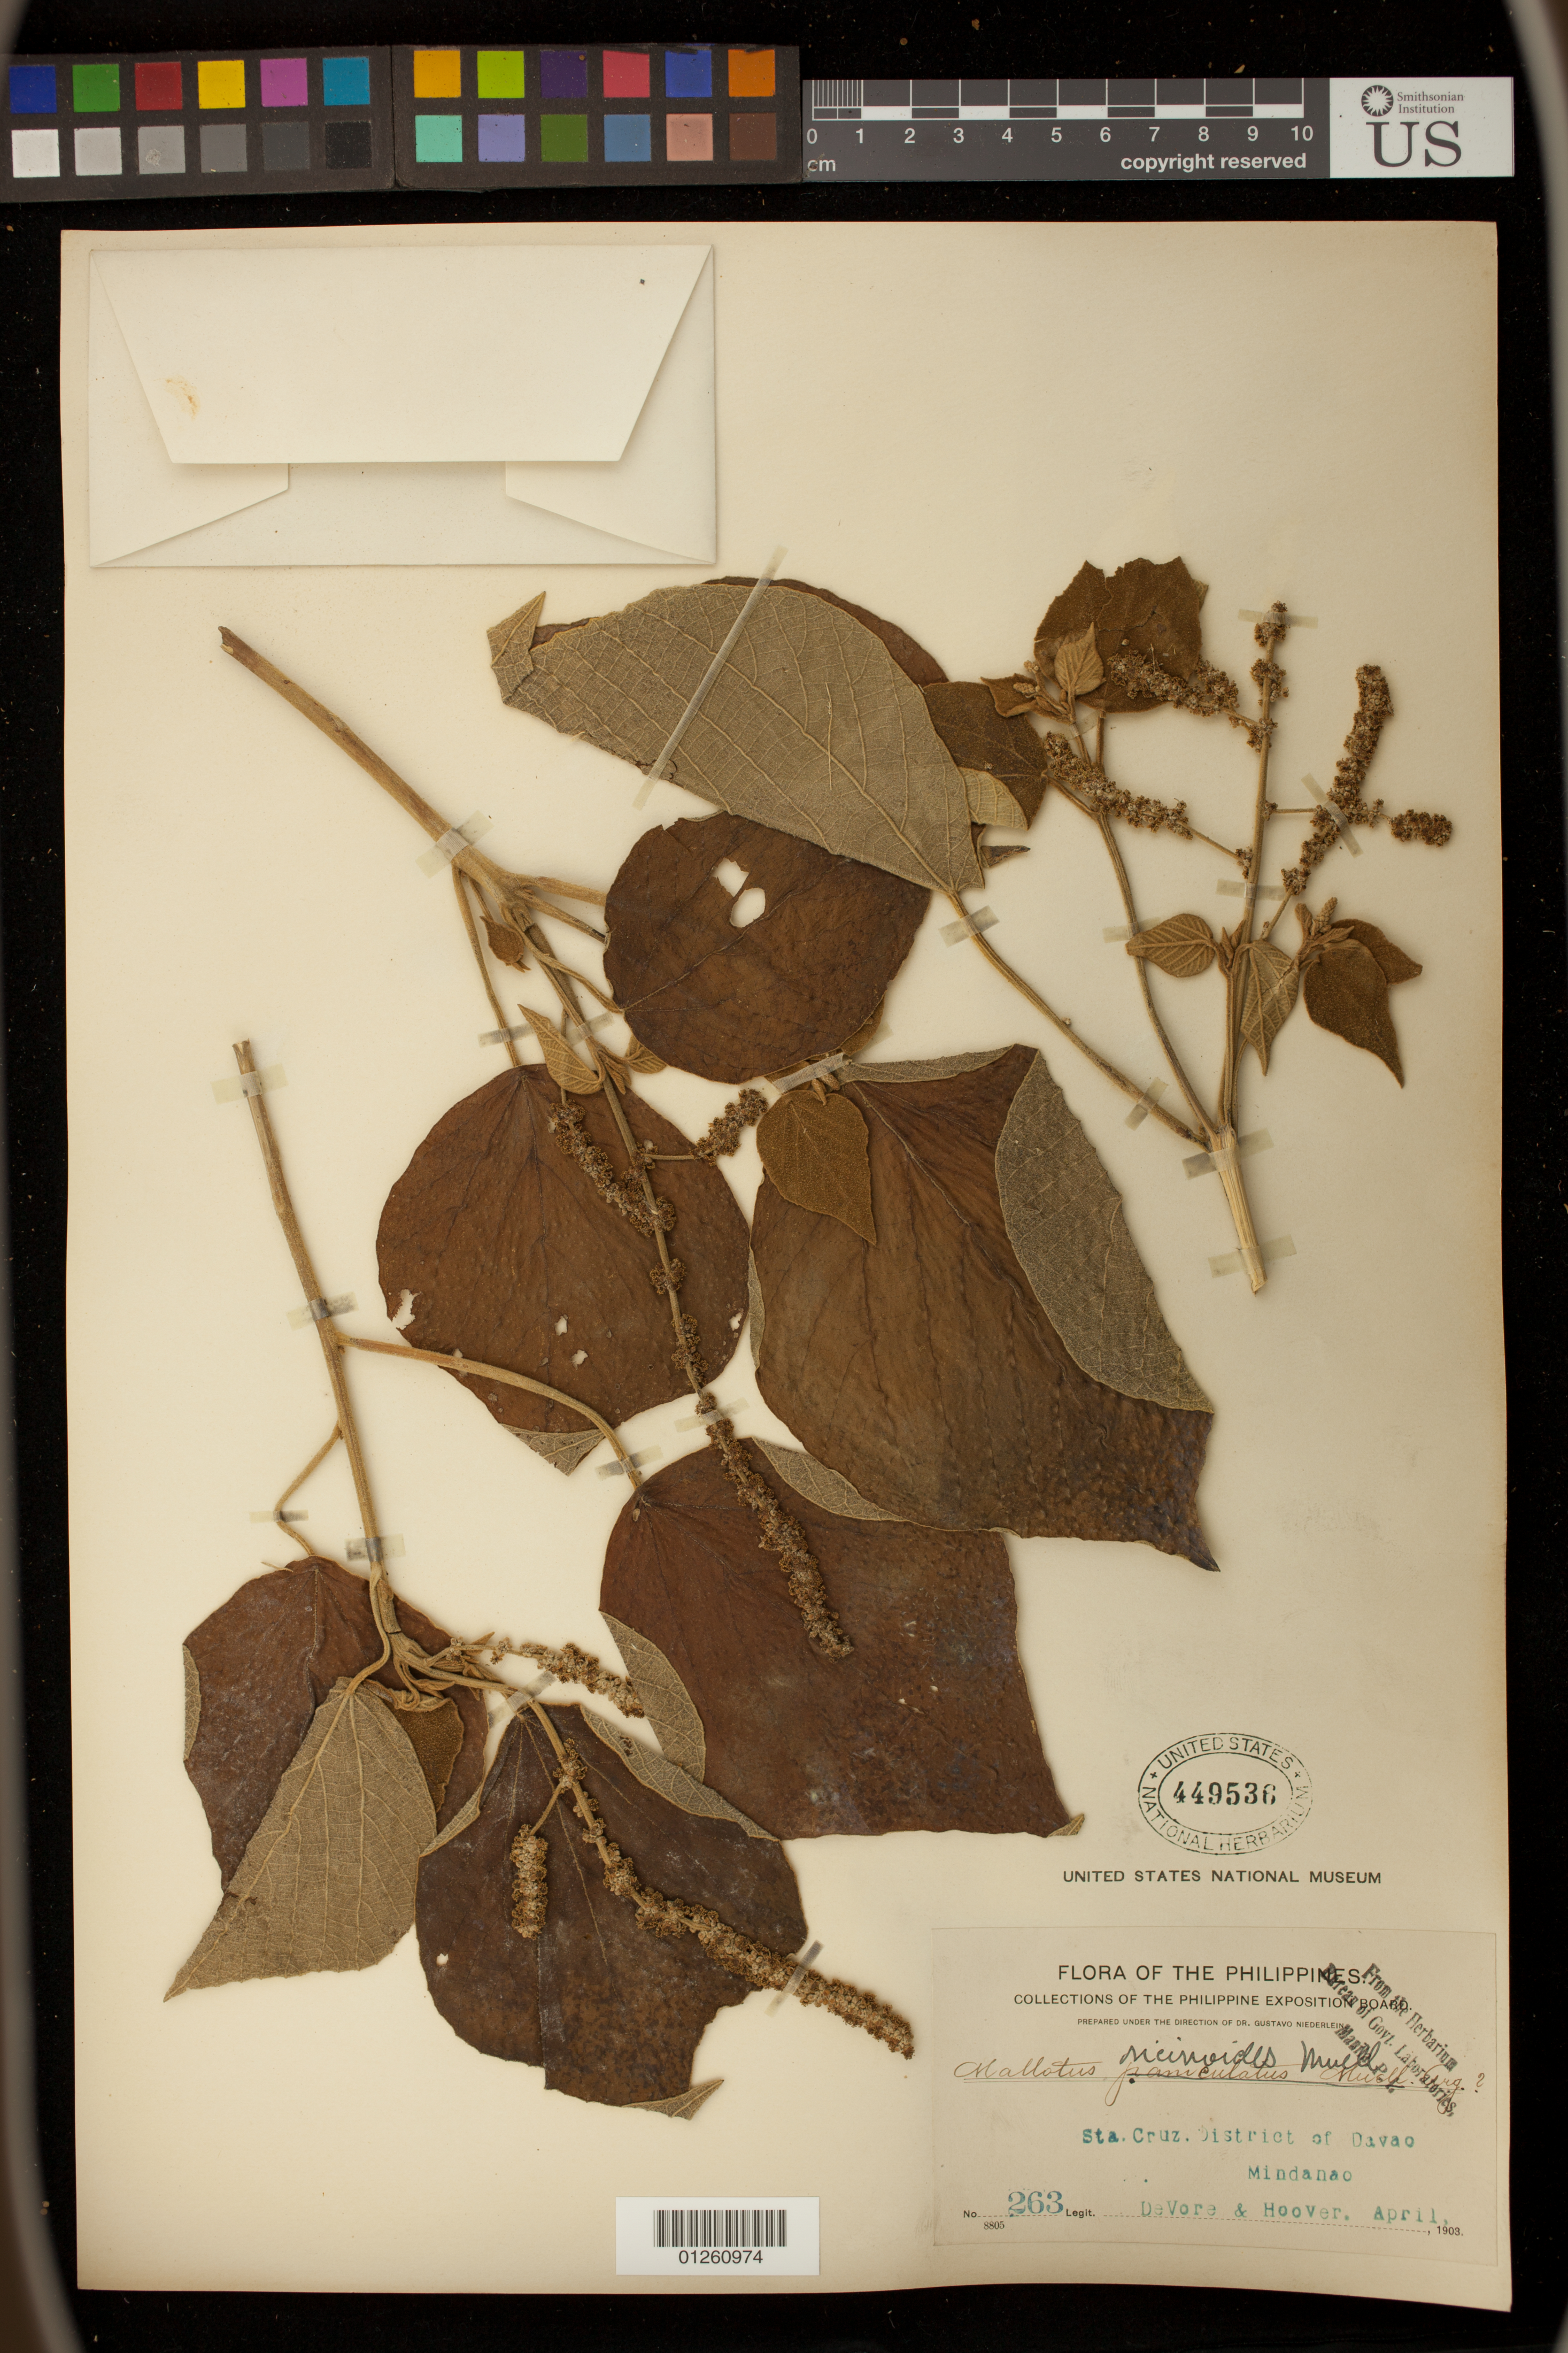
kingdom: Plantae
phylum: Tracheophyta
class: Magnoliopsida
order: Malpighiales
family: Euphorbiaceae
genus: Mallotus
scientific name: Mallotus ricinoides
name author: (Pers.) Müll. Arg.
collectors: B. F. DeVore & -- Hoover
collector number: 263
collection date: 1903-04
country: Philippines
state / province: Davao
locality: Sta. Cruz. District of Davao, Mindanao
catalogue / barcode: US 449536